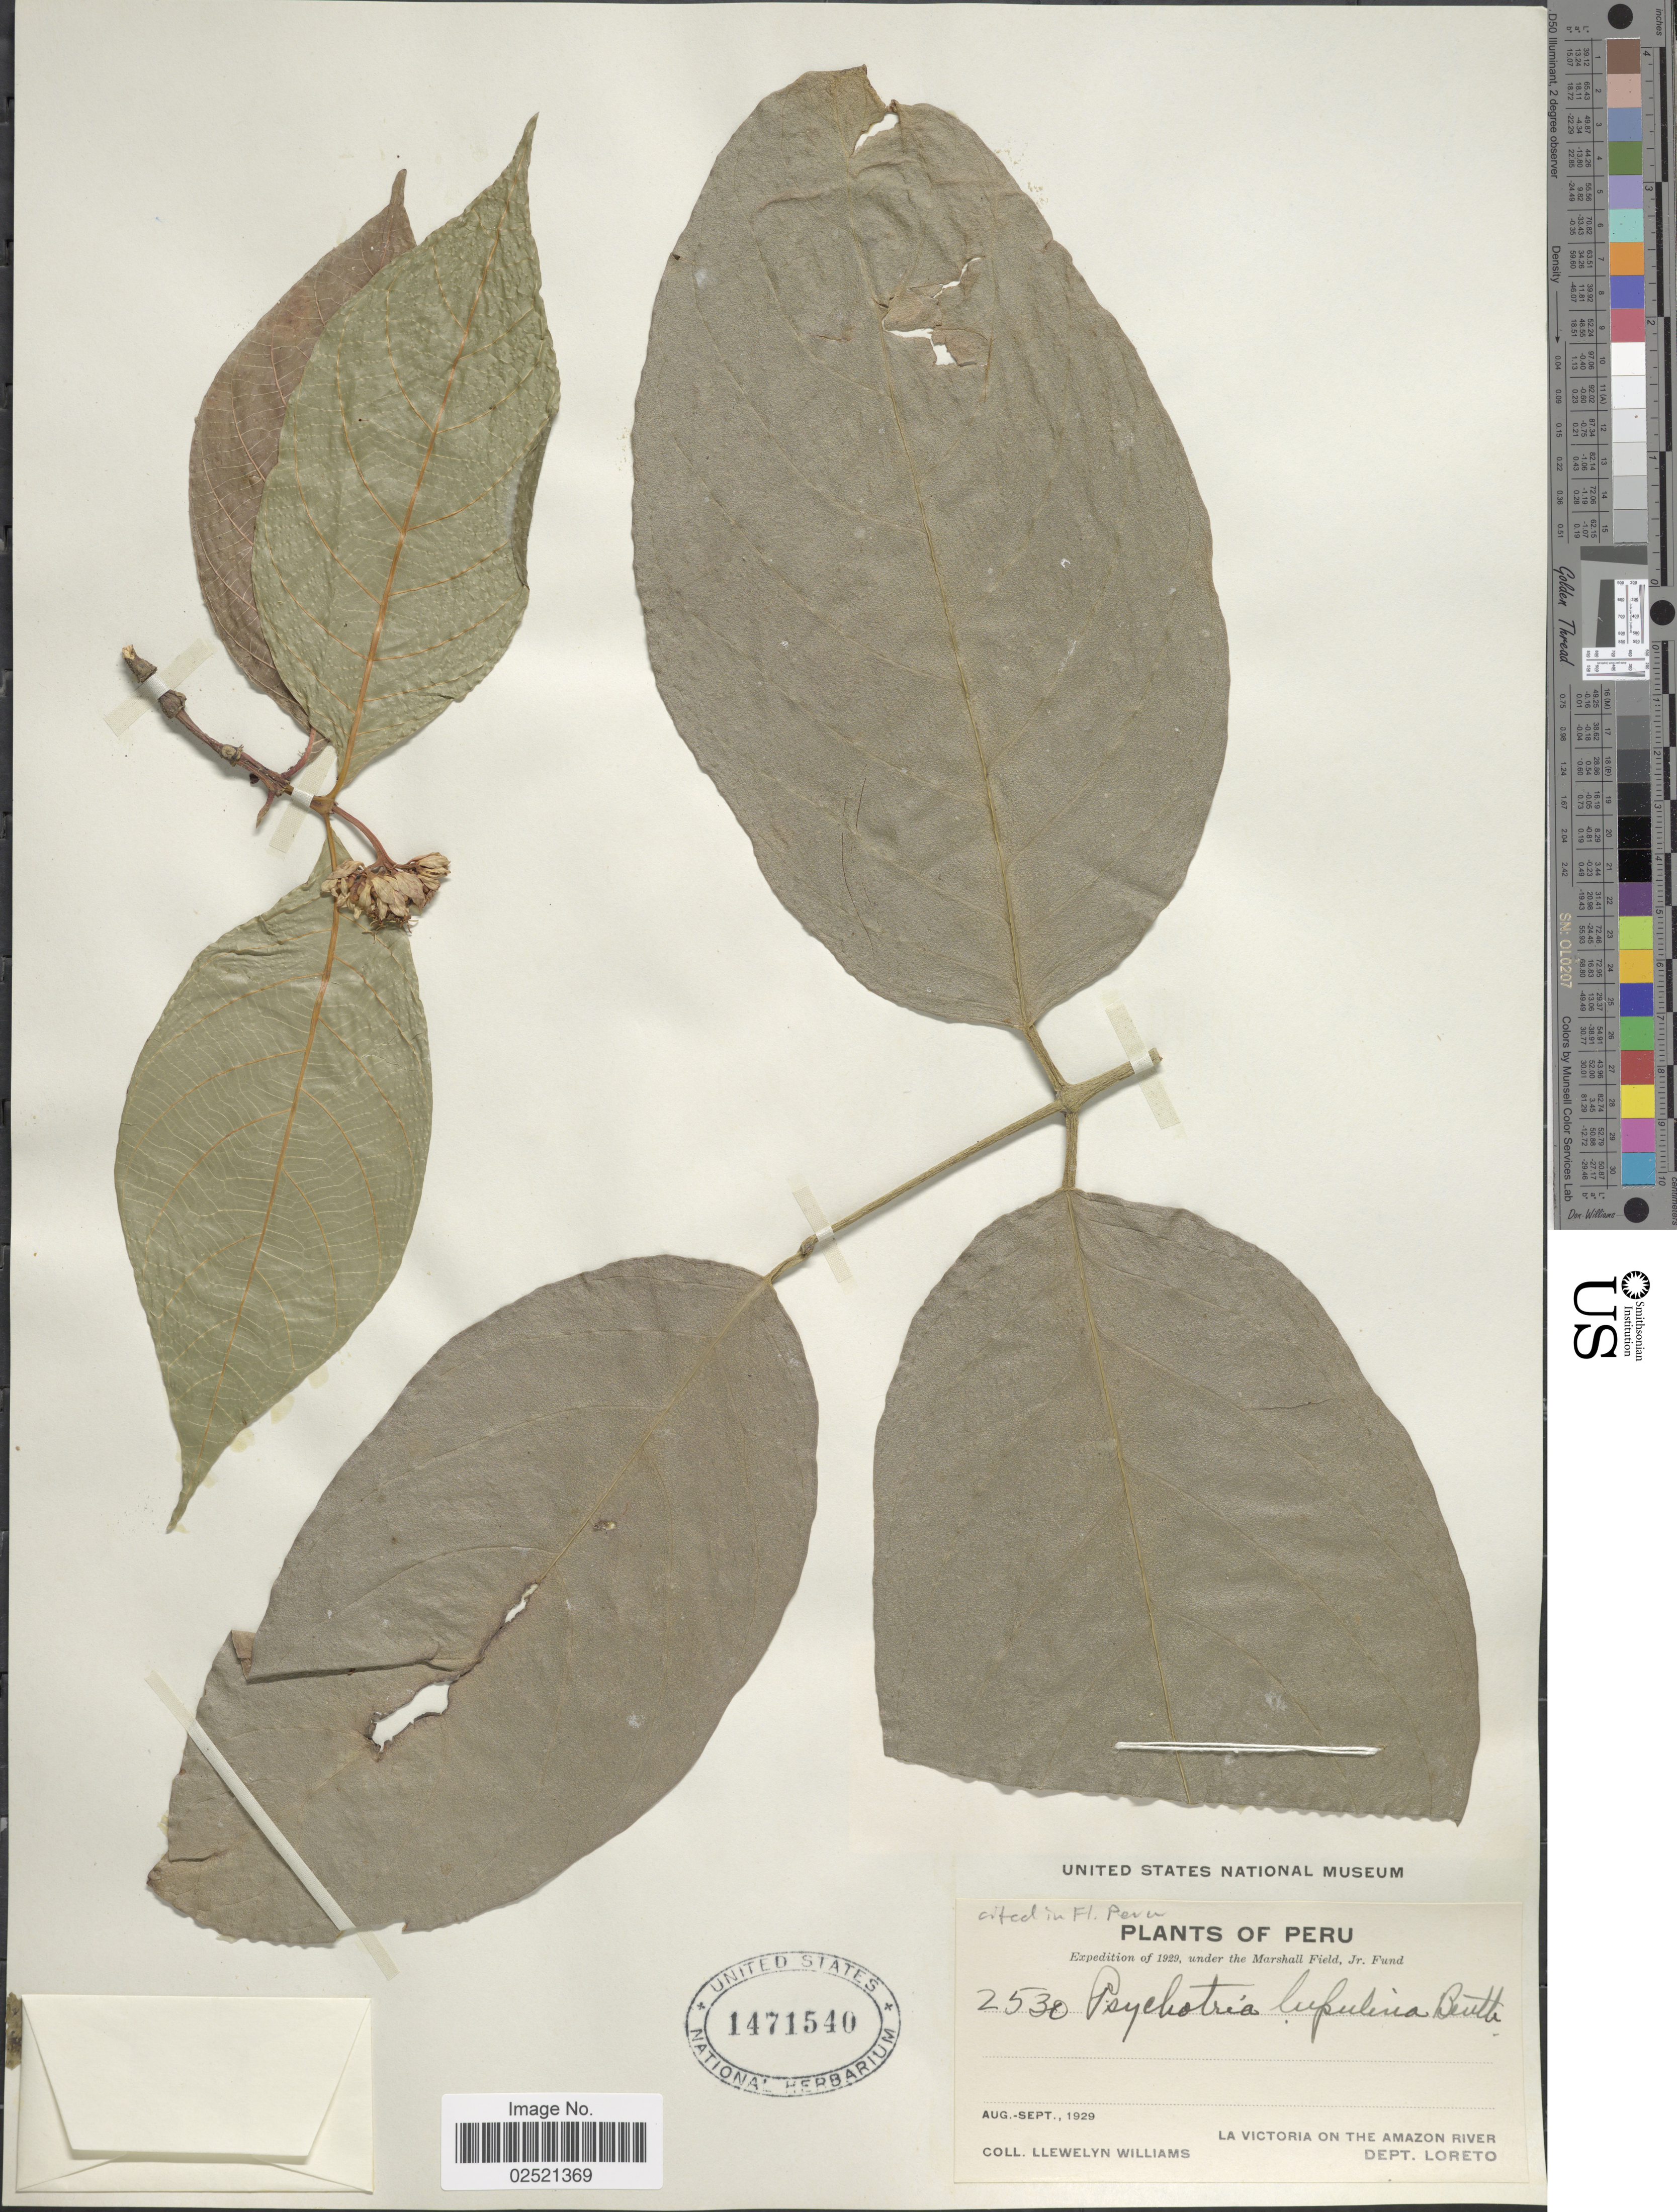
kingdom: Plantae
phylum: Tracheophyta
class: Magnoliopsida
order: Gentianales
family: Rubiaceae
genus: Psychotria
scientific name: Psychotria lupulina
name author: Benth.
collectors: Ll. Williams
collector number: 2530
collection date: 1929-08/1929-09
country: Peru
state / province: Loreto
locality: La Victoria on the Amazon River.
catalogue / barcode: US 1471540